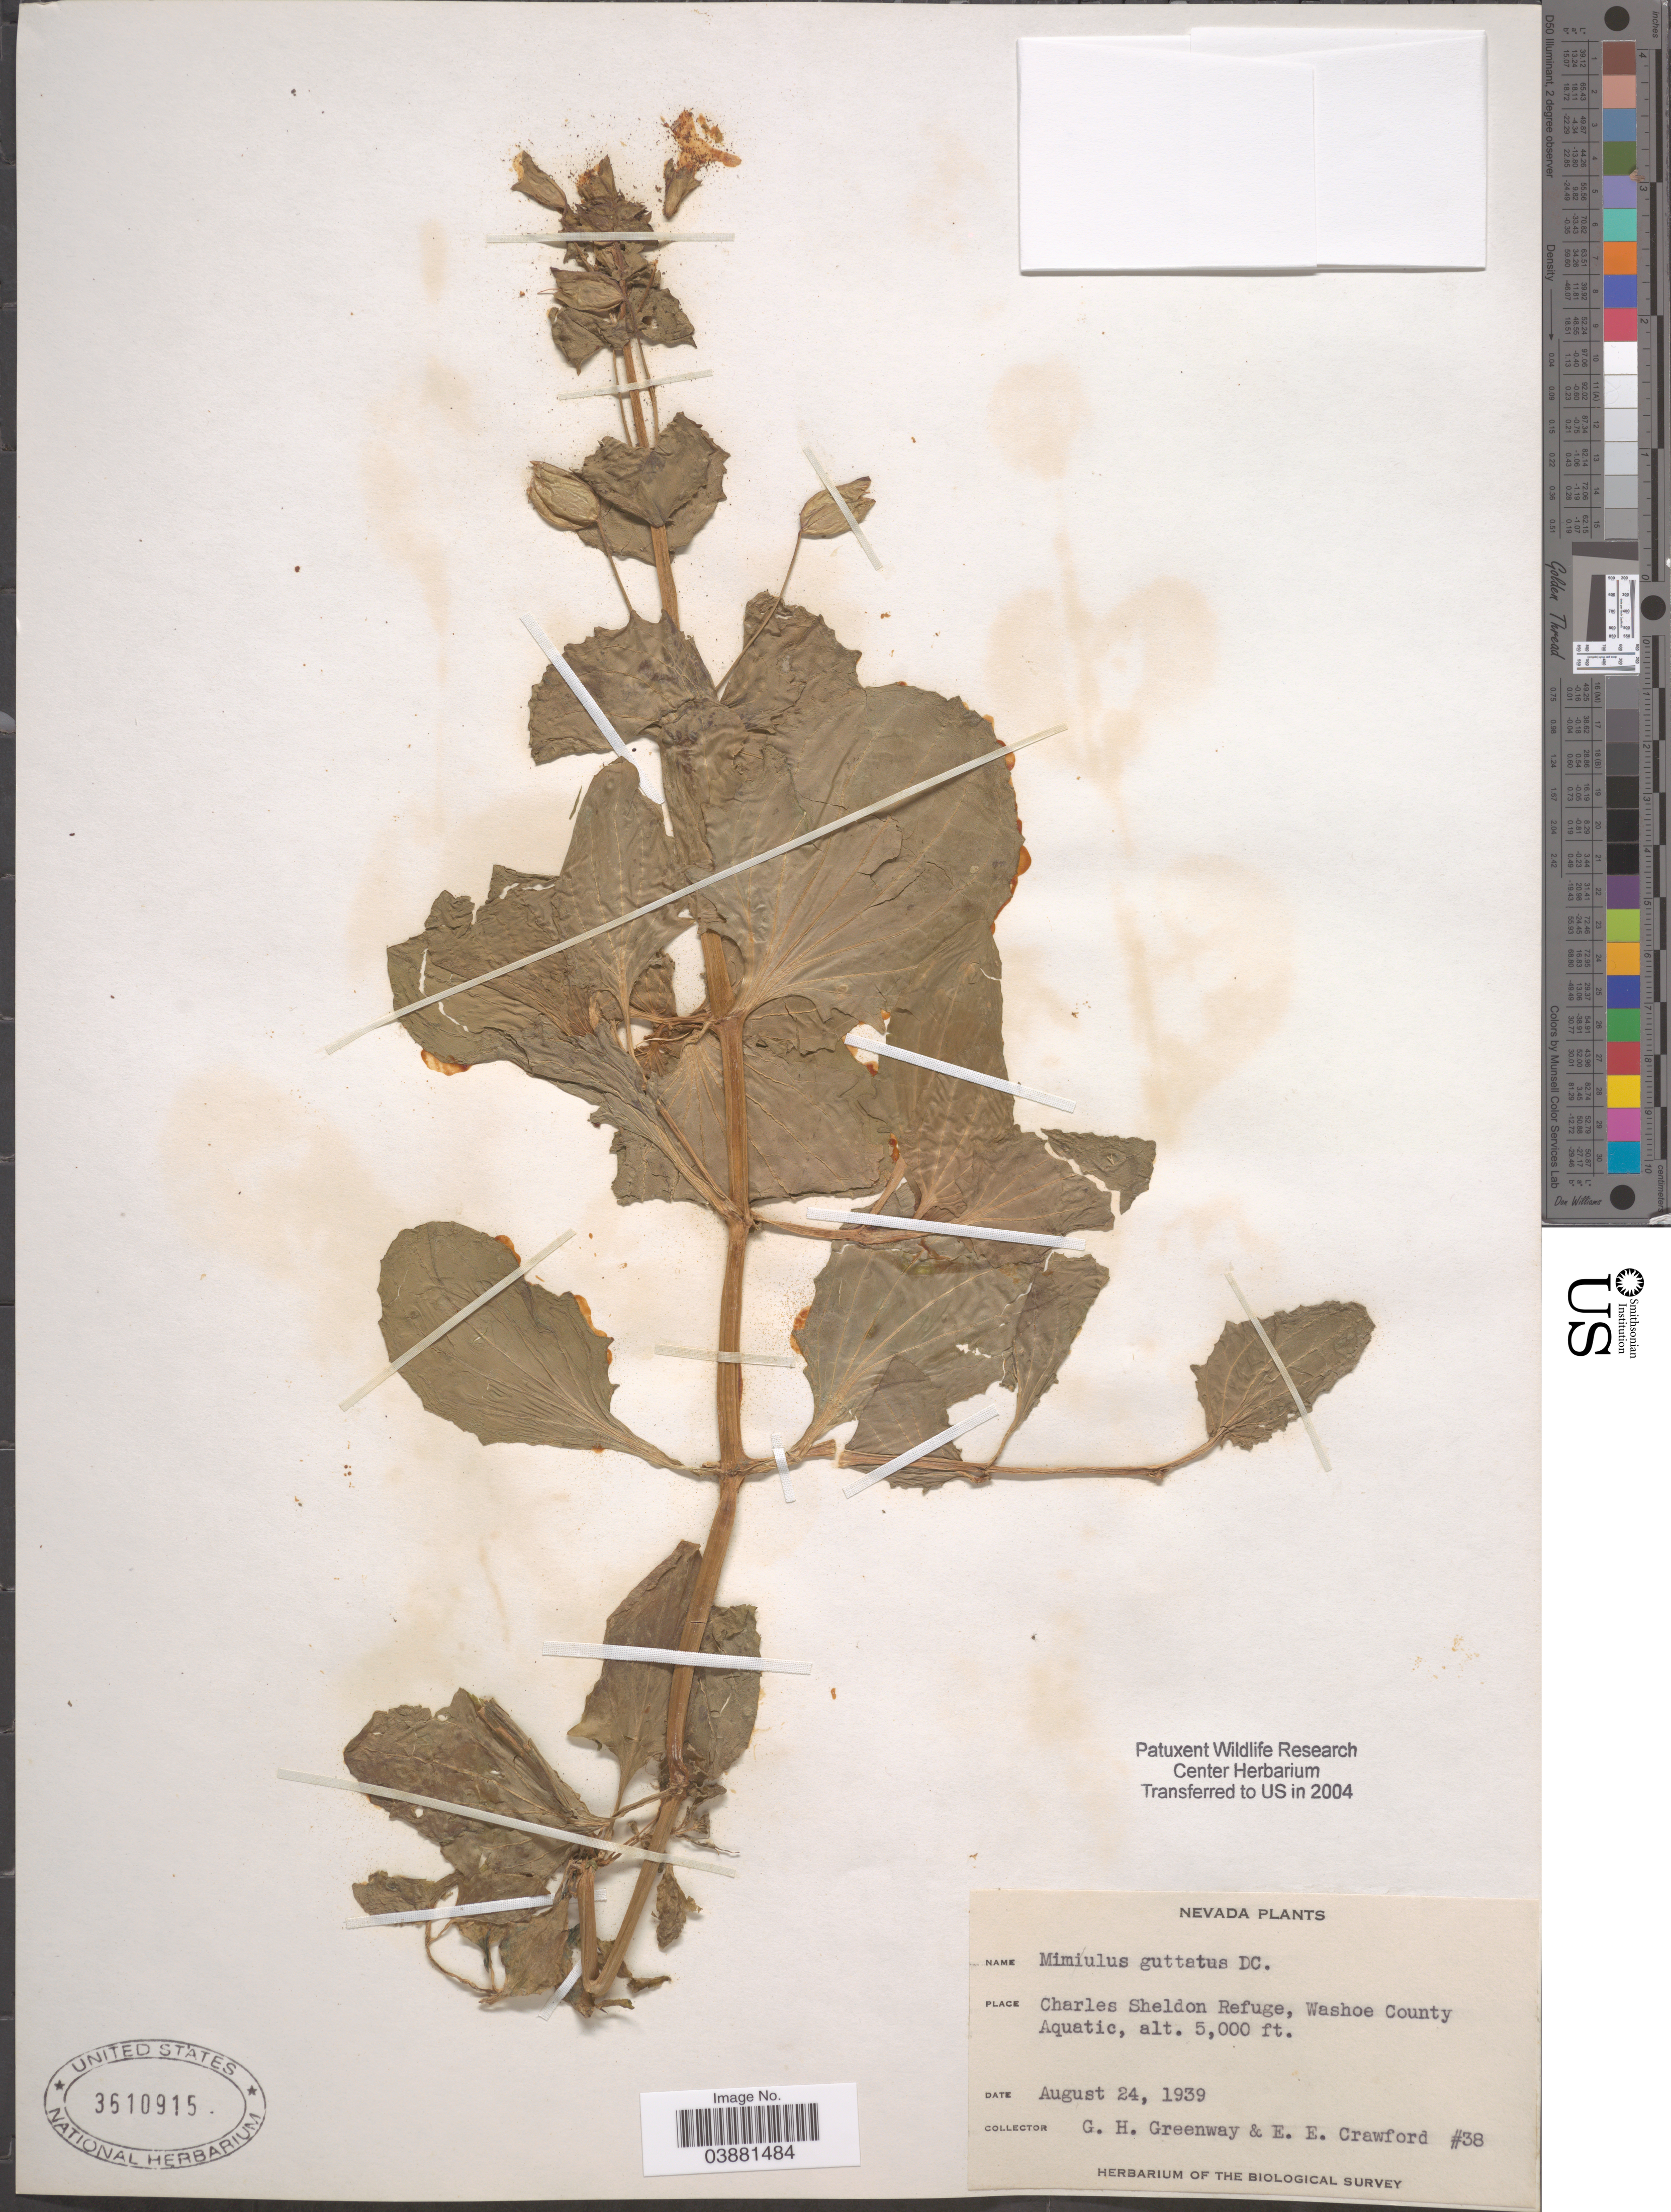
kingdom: Plantae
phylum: Tracheophyta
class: Magnoliopsida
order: Lamiales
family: Phrymaceae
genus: Mimulus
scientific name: Mimulus guttatus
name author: DC.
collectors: G. Greenway & E. Crawford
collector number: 38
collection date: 1939-08-24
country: United States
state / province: Nevada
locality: Charles Sheldon Refuge, Washoe County Aquatic.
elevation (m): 1524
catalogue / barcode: US 3610915